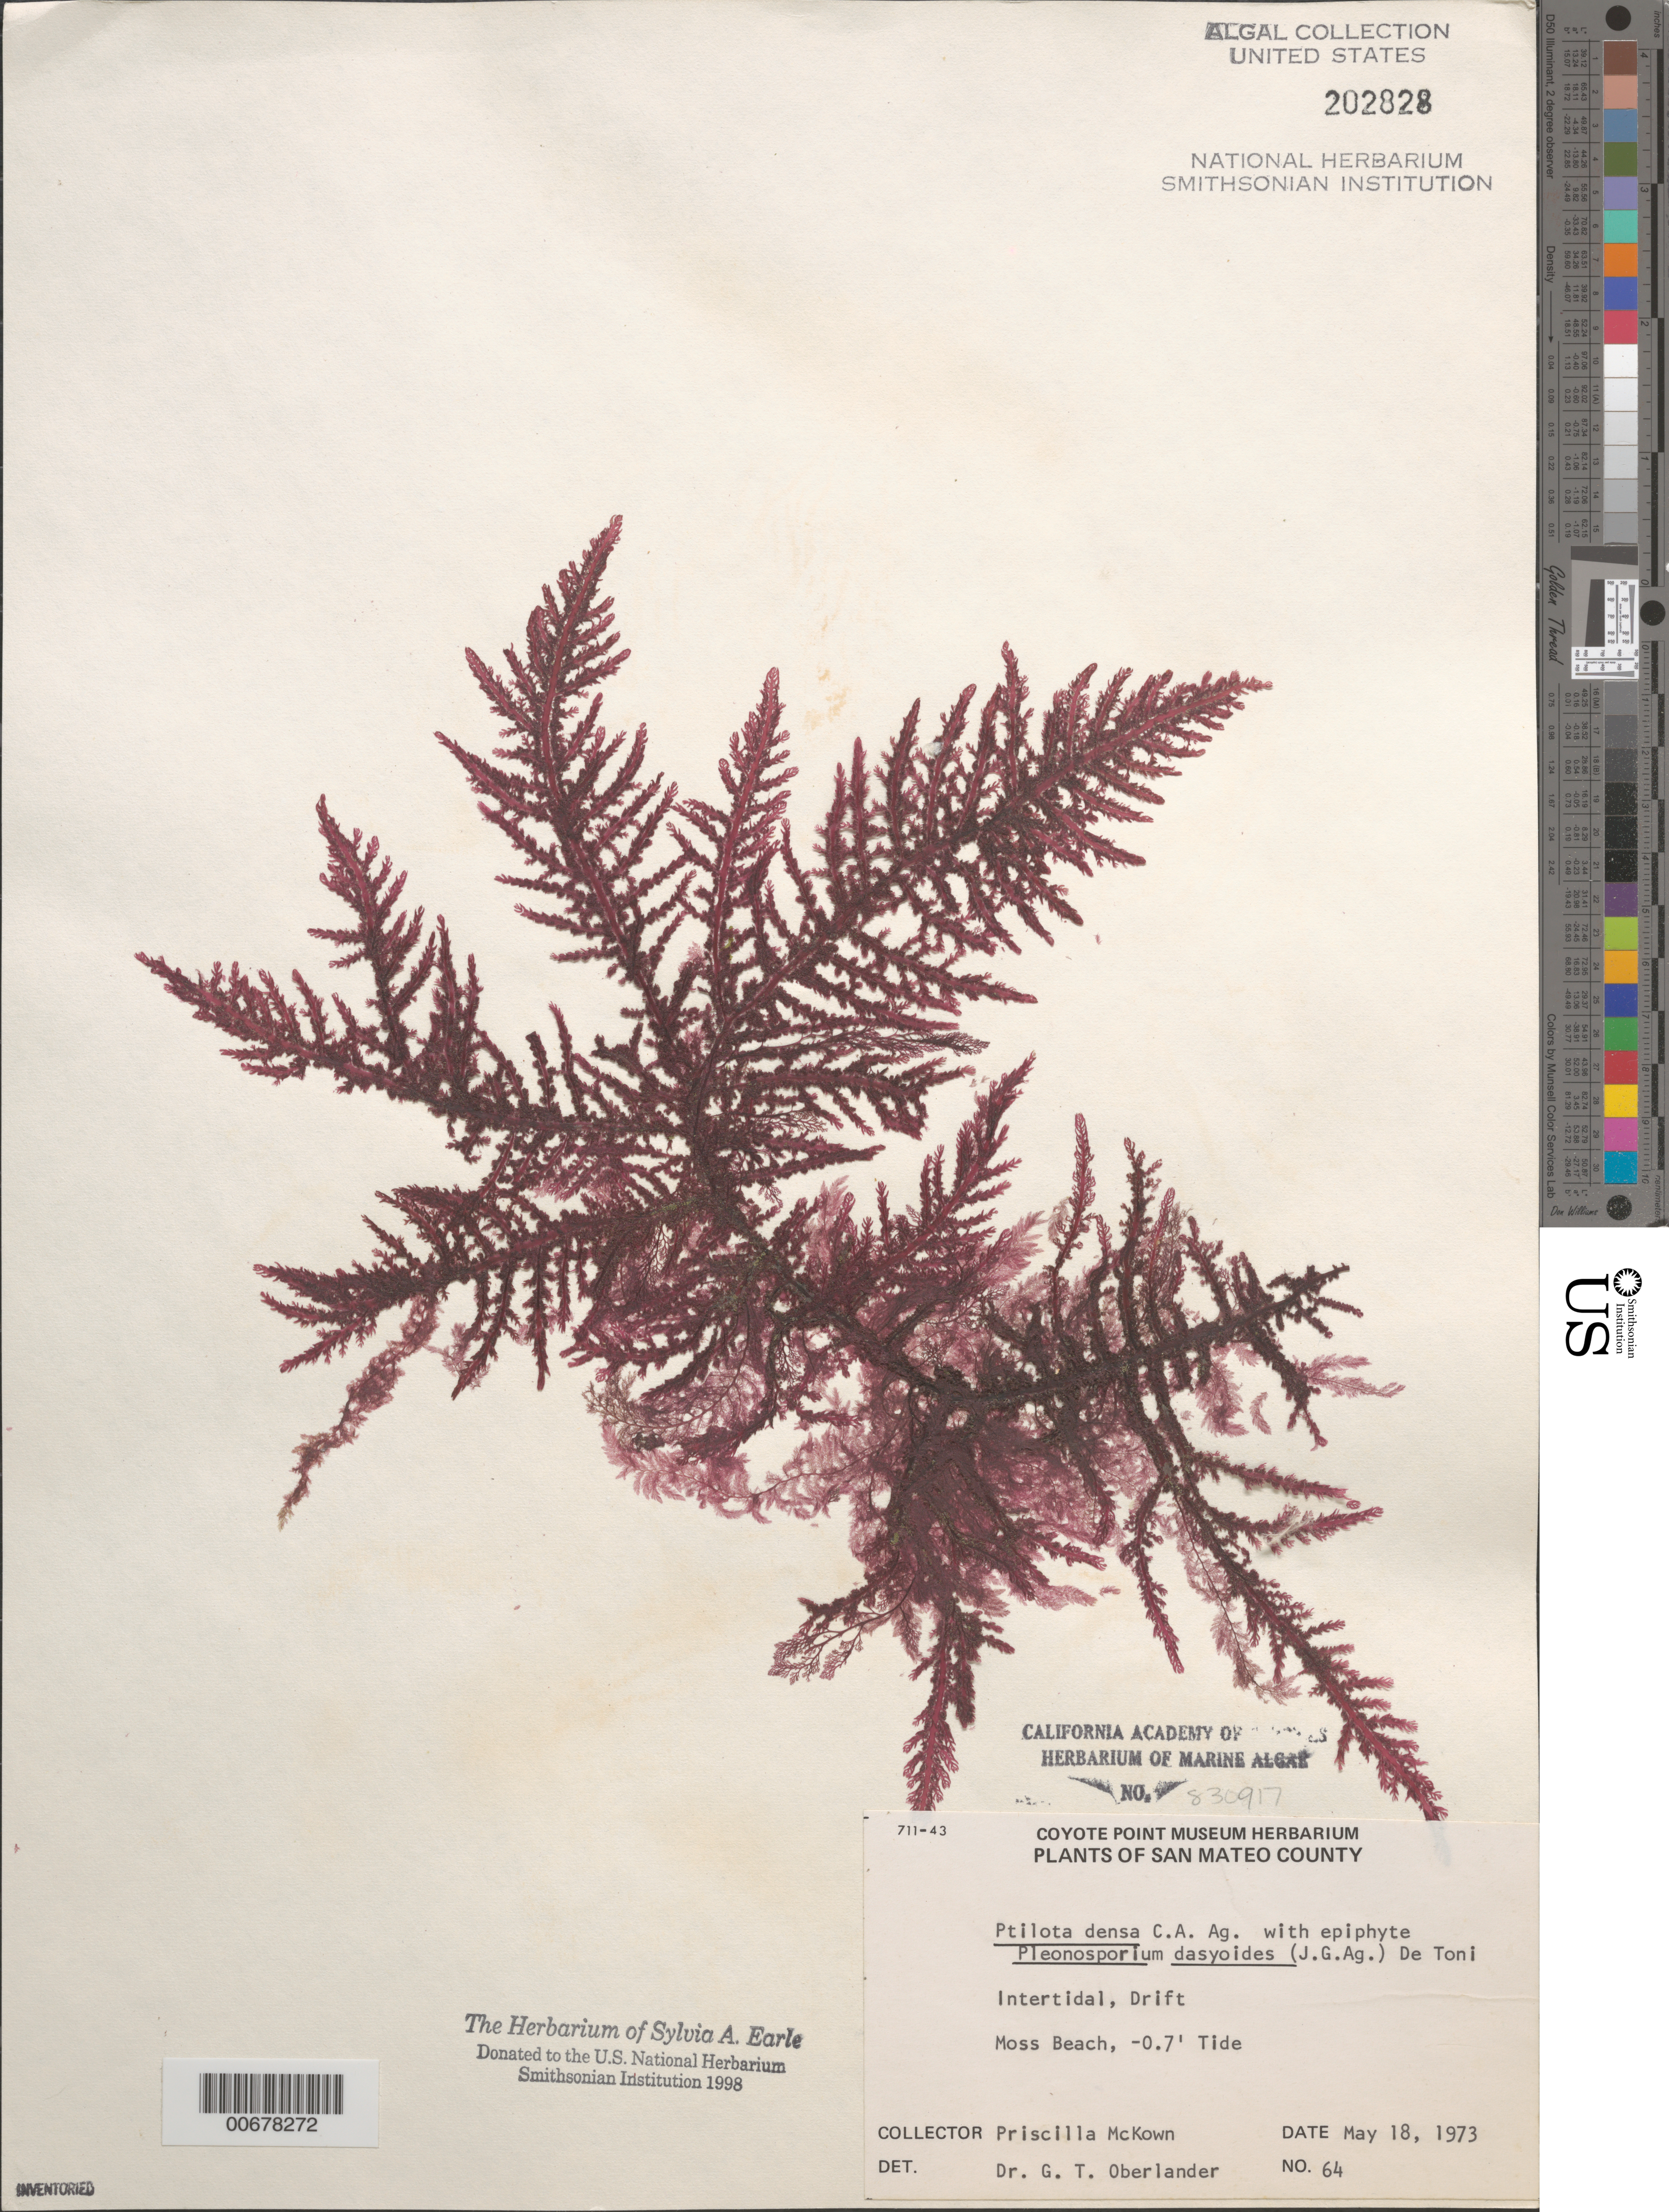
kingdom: Plantae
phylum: Rhodophyta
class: Florideophyceae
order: Ceramiales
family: Wrangeliaceae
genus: Ptilota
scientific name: Ptilota densa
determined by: Oberlander, G. T.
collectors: P. McKown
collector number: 64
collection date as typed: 18 May 1973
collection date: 1973-05-18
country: United States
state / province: California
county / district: San Mateo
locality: Moss Beach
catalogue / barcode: US 202828